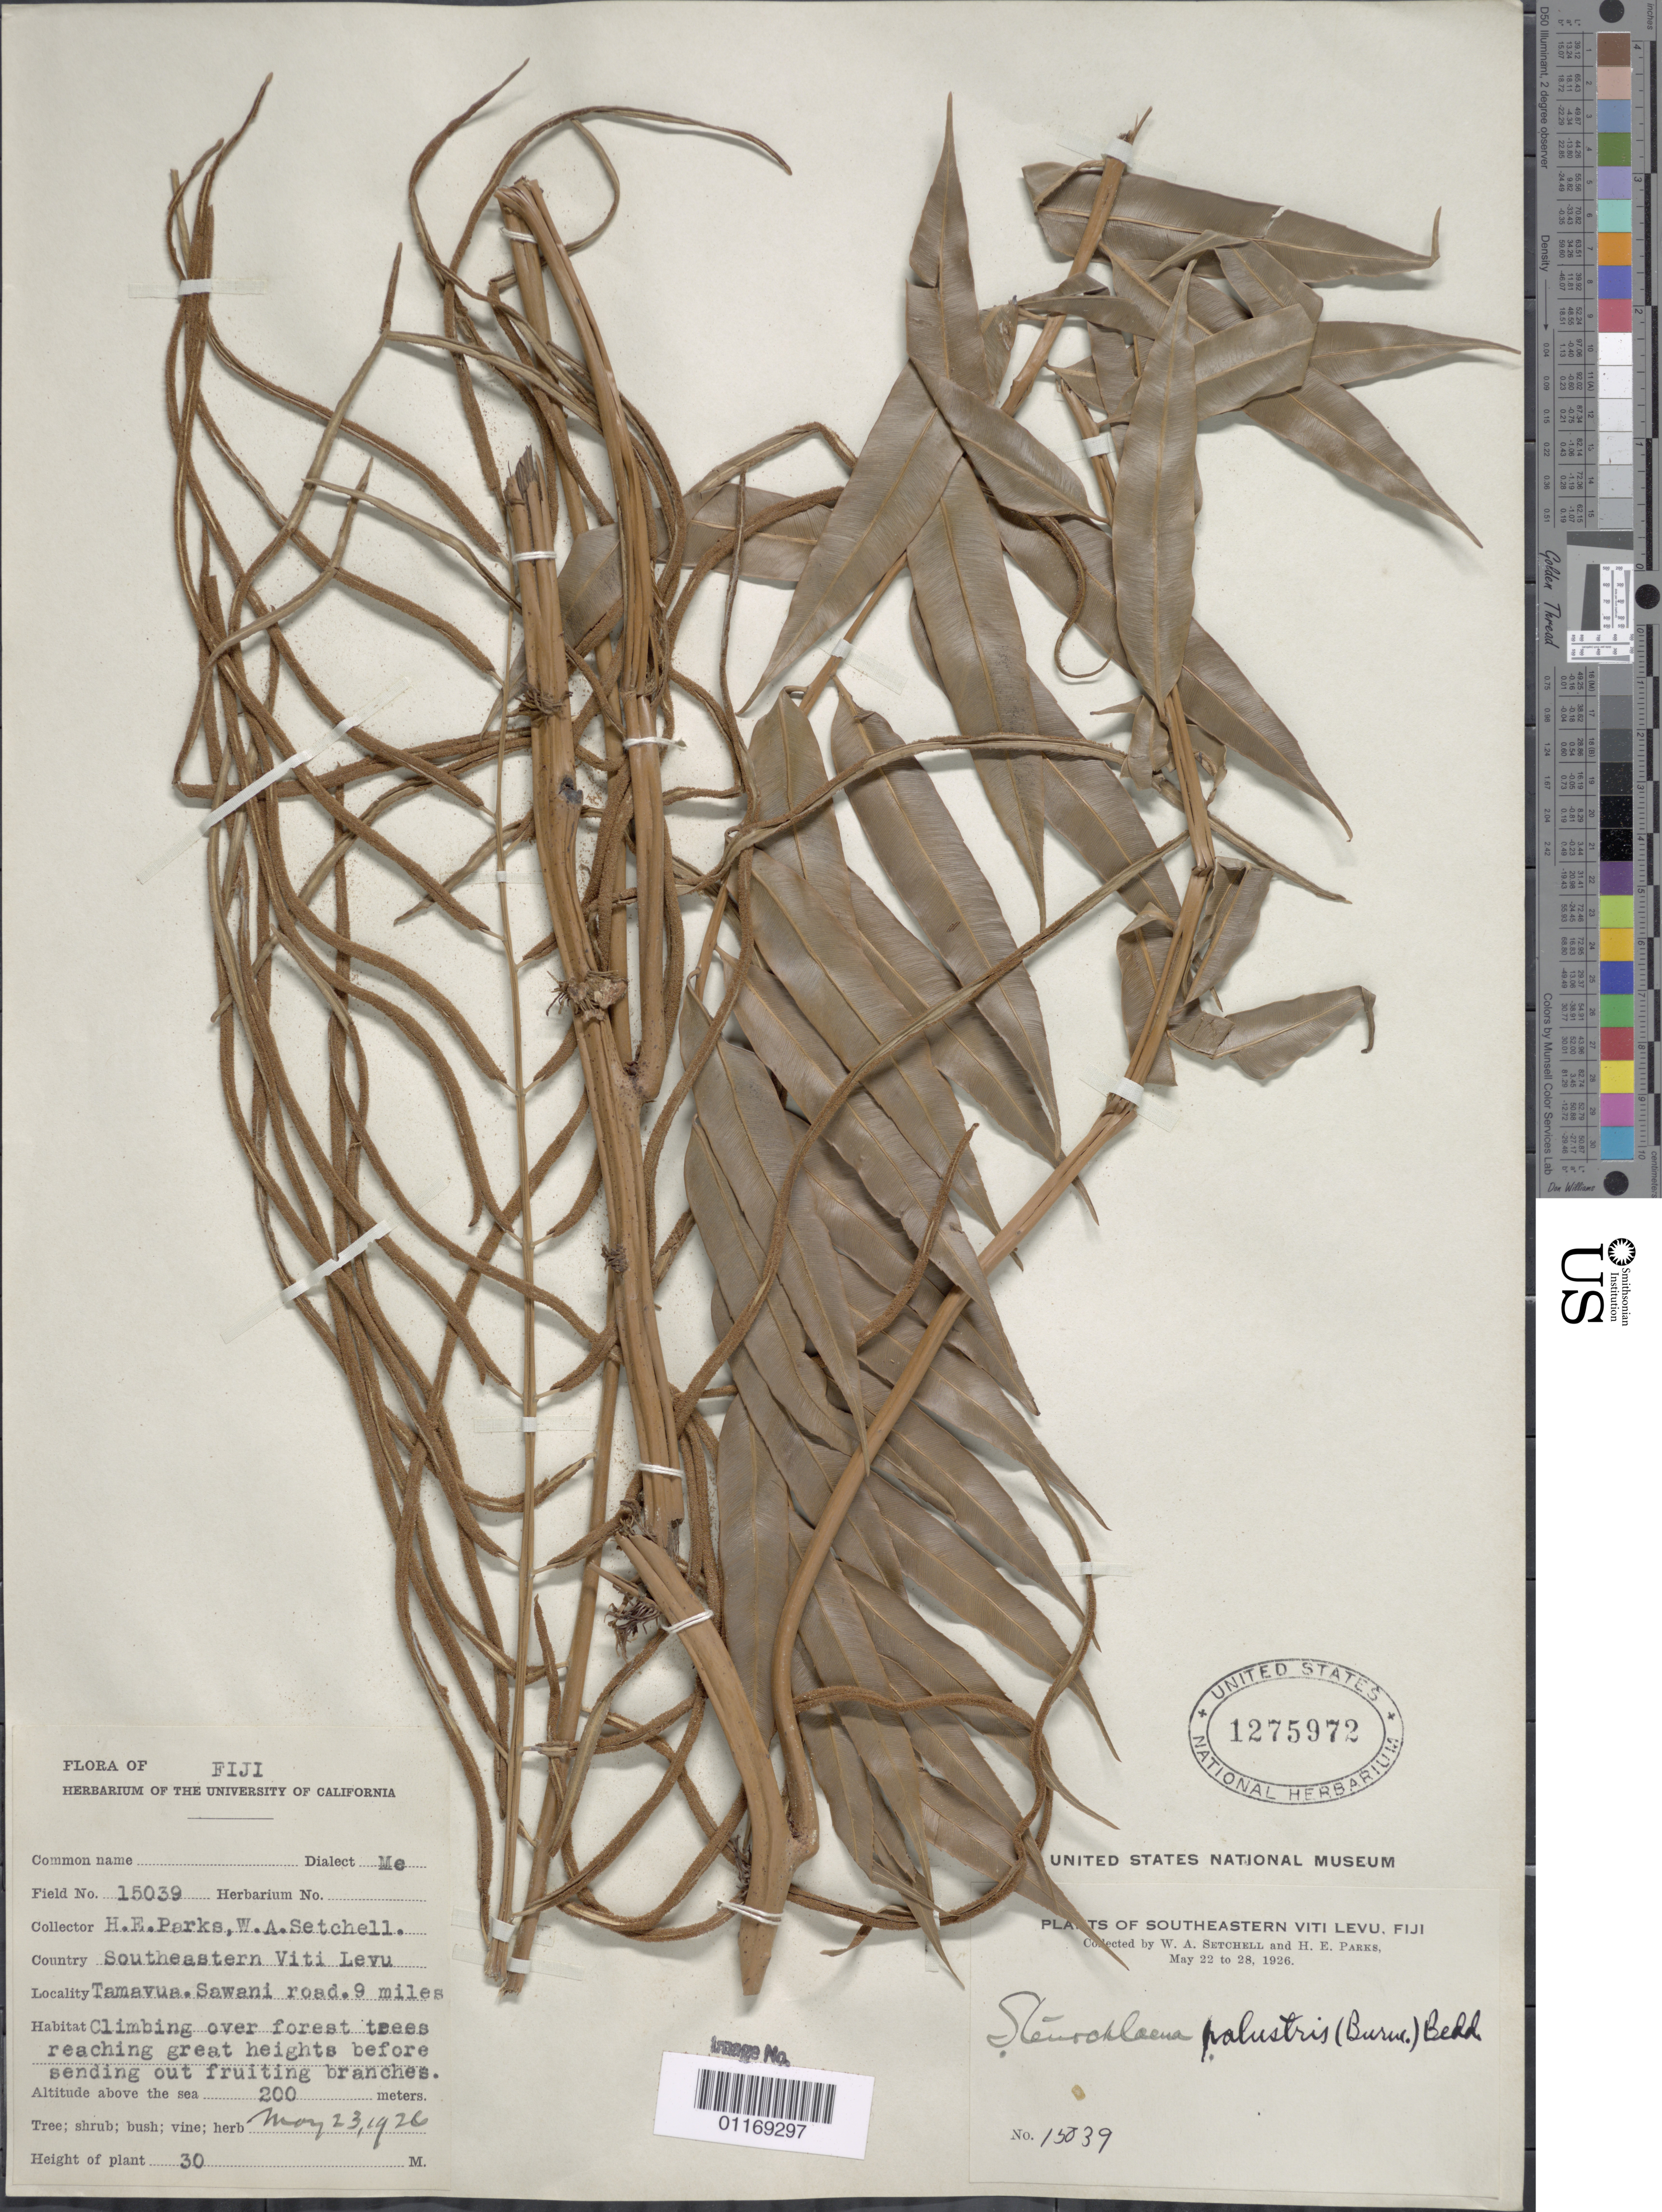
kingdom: Plantae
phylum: Tracheophyta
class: Polypodiopsida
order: Polypodiales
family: Blechnaceae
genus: Stenochlaena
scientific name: Stenochlaena palustris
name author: (Burm. f.) Bedd.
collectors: W. Setchell & H. E. Parks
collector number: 15039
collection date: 1926-05-23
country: Fiji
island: Viti Levu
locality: Naitasiri: Tamavua-Sawani road.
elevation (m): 200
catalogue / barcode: US 1275972